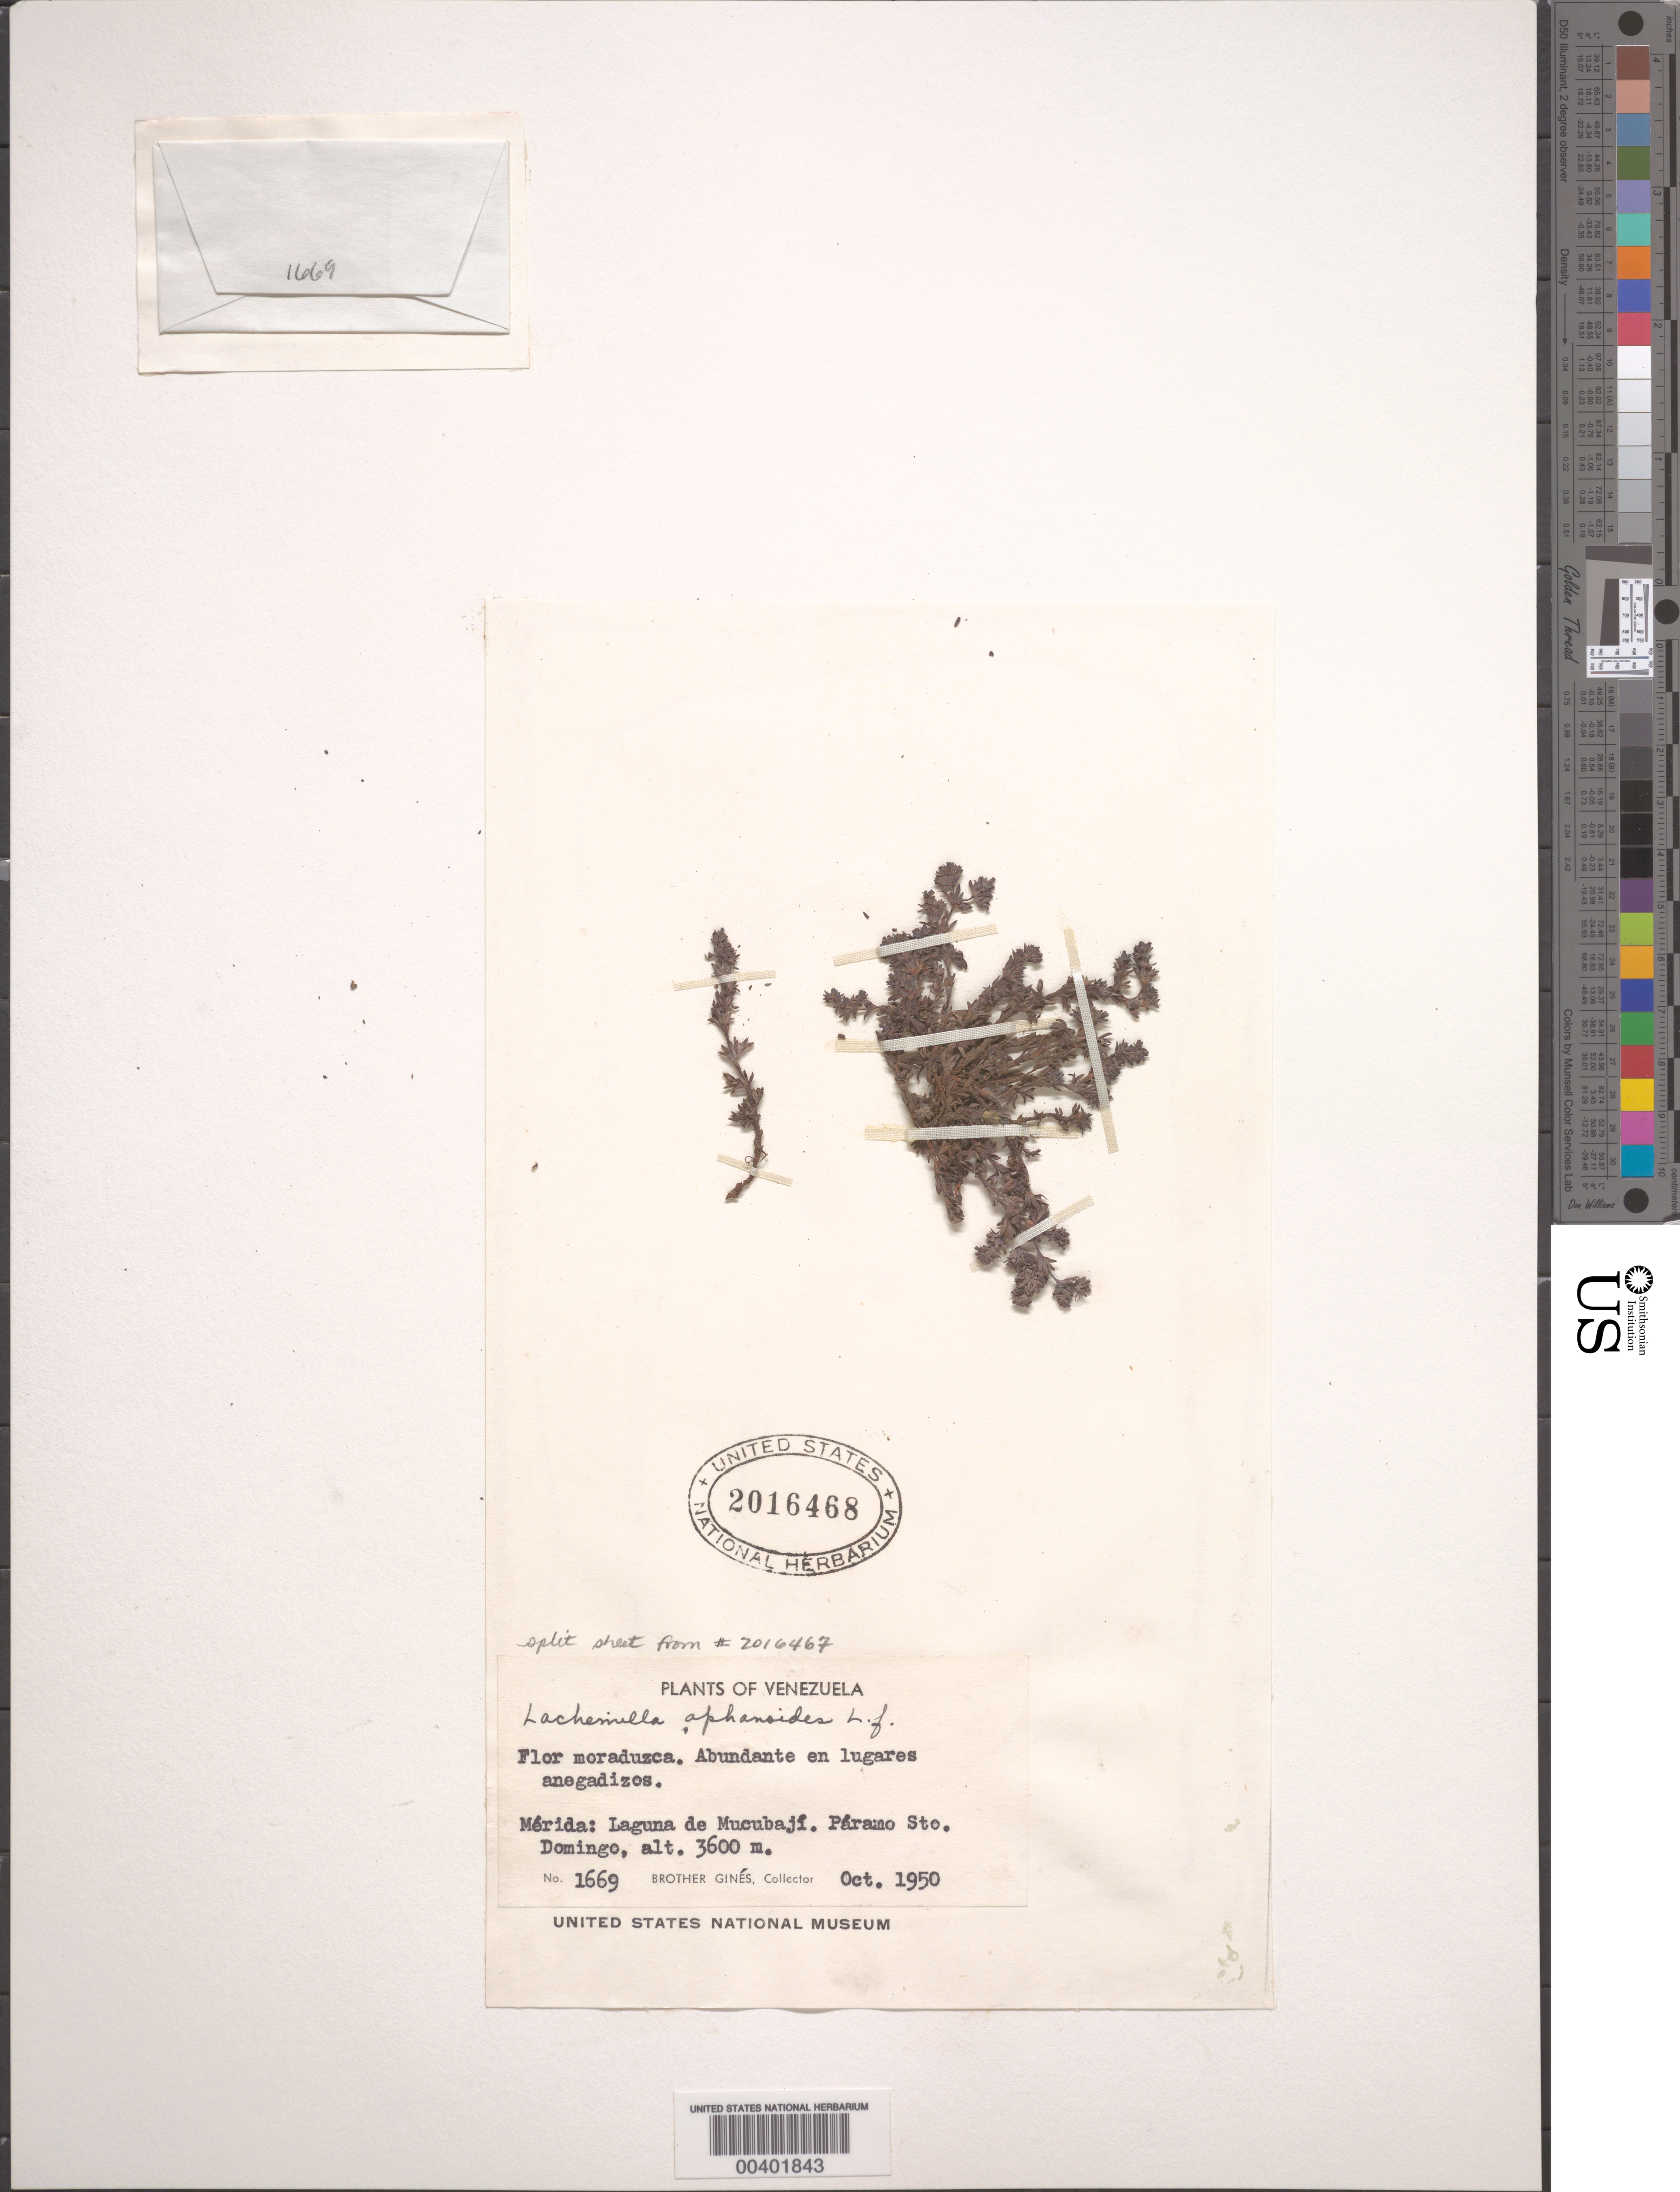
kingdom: Plantae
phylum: Tracheophyta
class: Magnoliopsida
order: Rosales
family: Rosaceae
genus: Lachemilla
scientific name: Lachemilla aphanoides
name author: (Mutis ex L. f.) Rothm.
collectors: Bro. Gines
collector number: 1669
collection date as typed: Oct 1950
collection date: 1950-10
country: Venezuela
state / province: Mérida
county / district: Rangel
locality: Laguna de Mucubají Mucubaji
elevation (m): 3600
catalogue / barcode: US 2016468